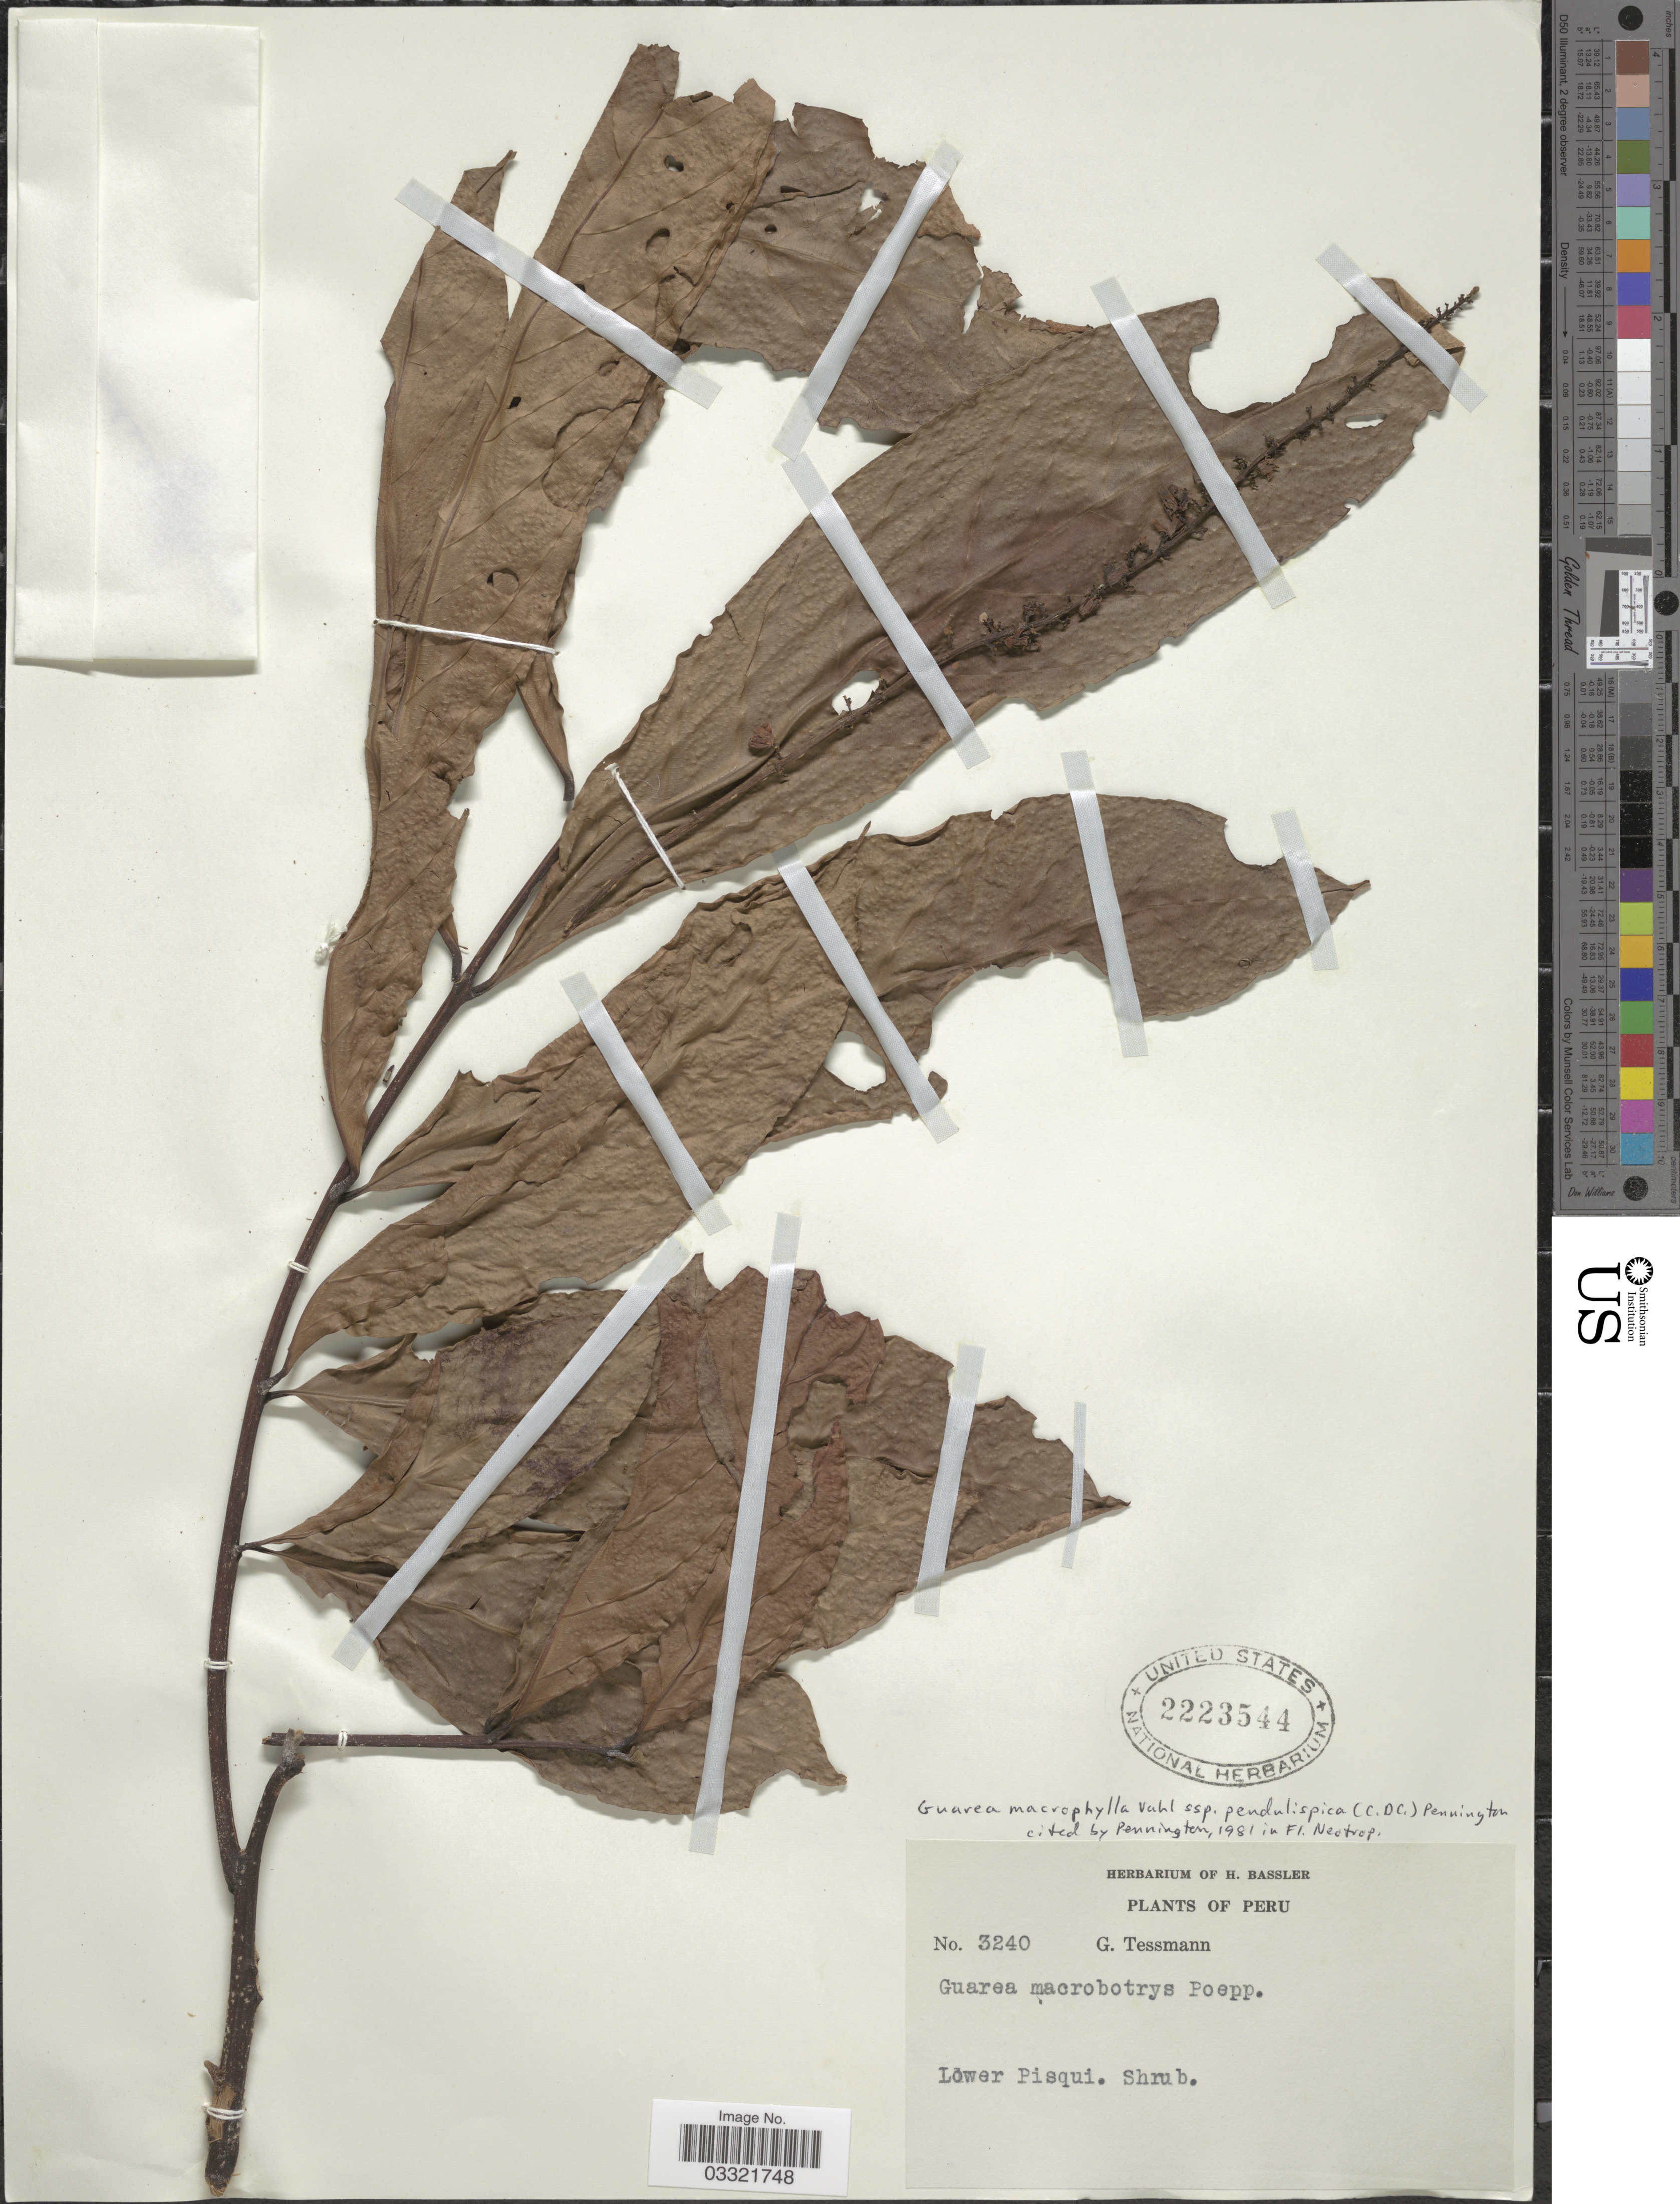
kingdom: Plantae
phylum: Tracheophyta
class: Magnoliopsida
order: Sapindales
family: Meliaceae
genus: Guarea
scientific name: Guarea macrophylla subsp. pendulispica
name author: (C. DC.) T.D. Penn.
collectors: G. Tessmann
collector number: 3240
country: Peru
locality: Lower Pisqui.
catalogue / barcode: US 2223544